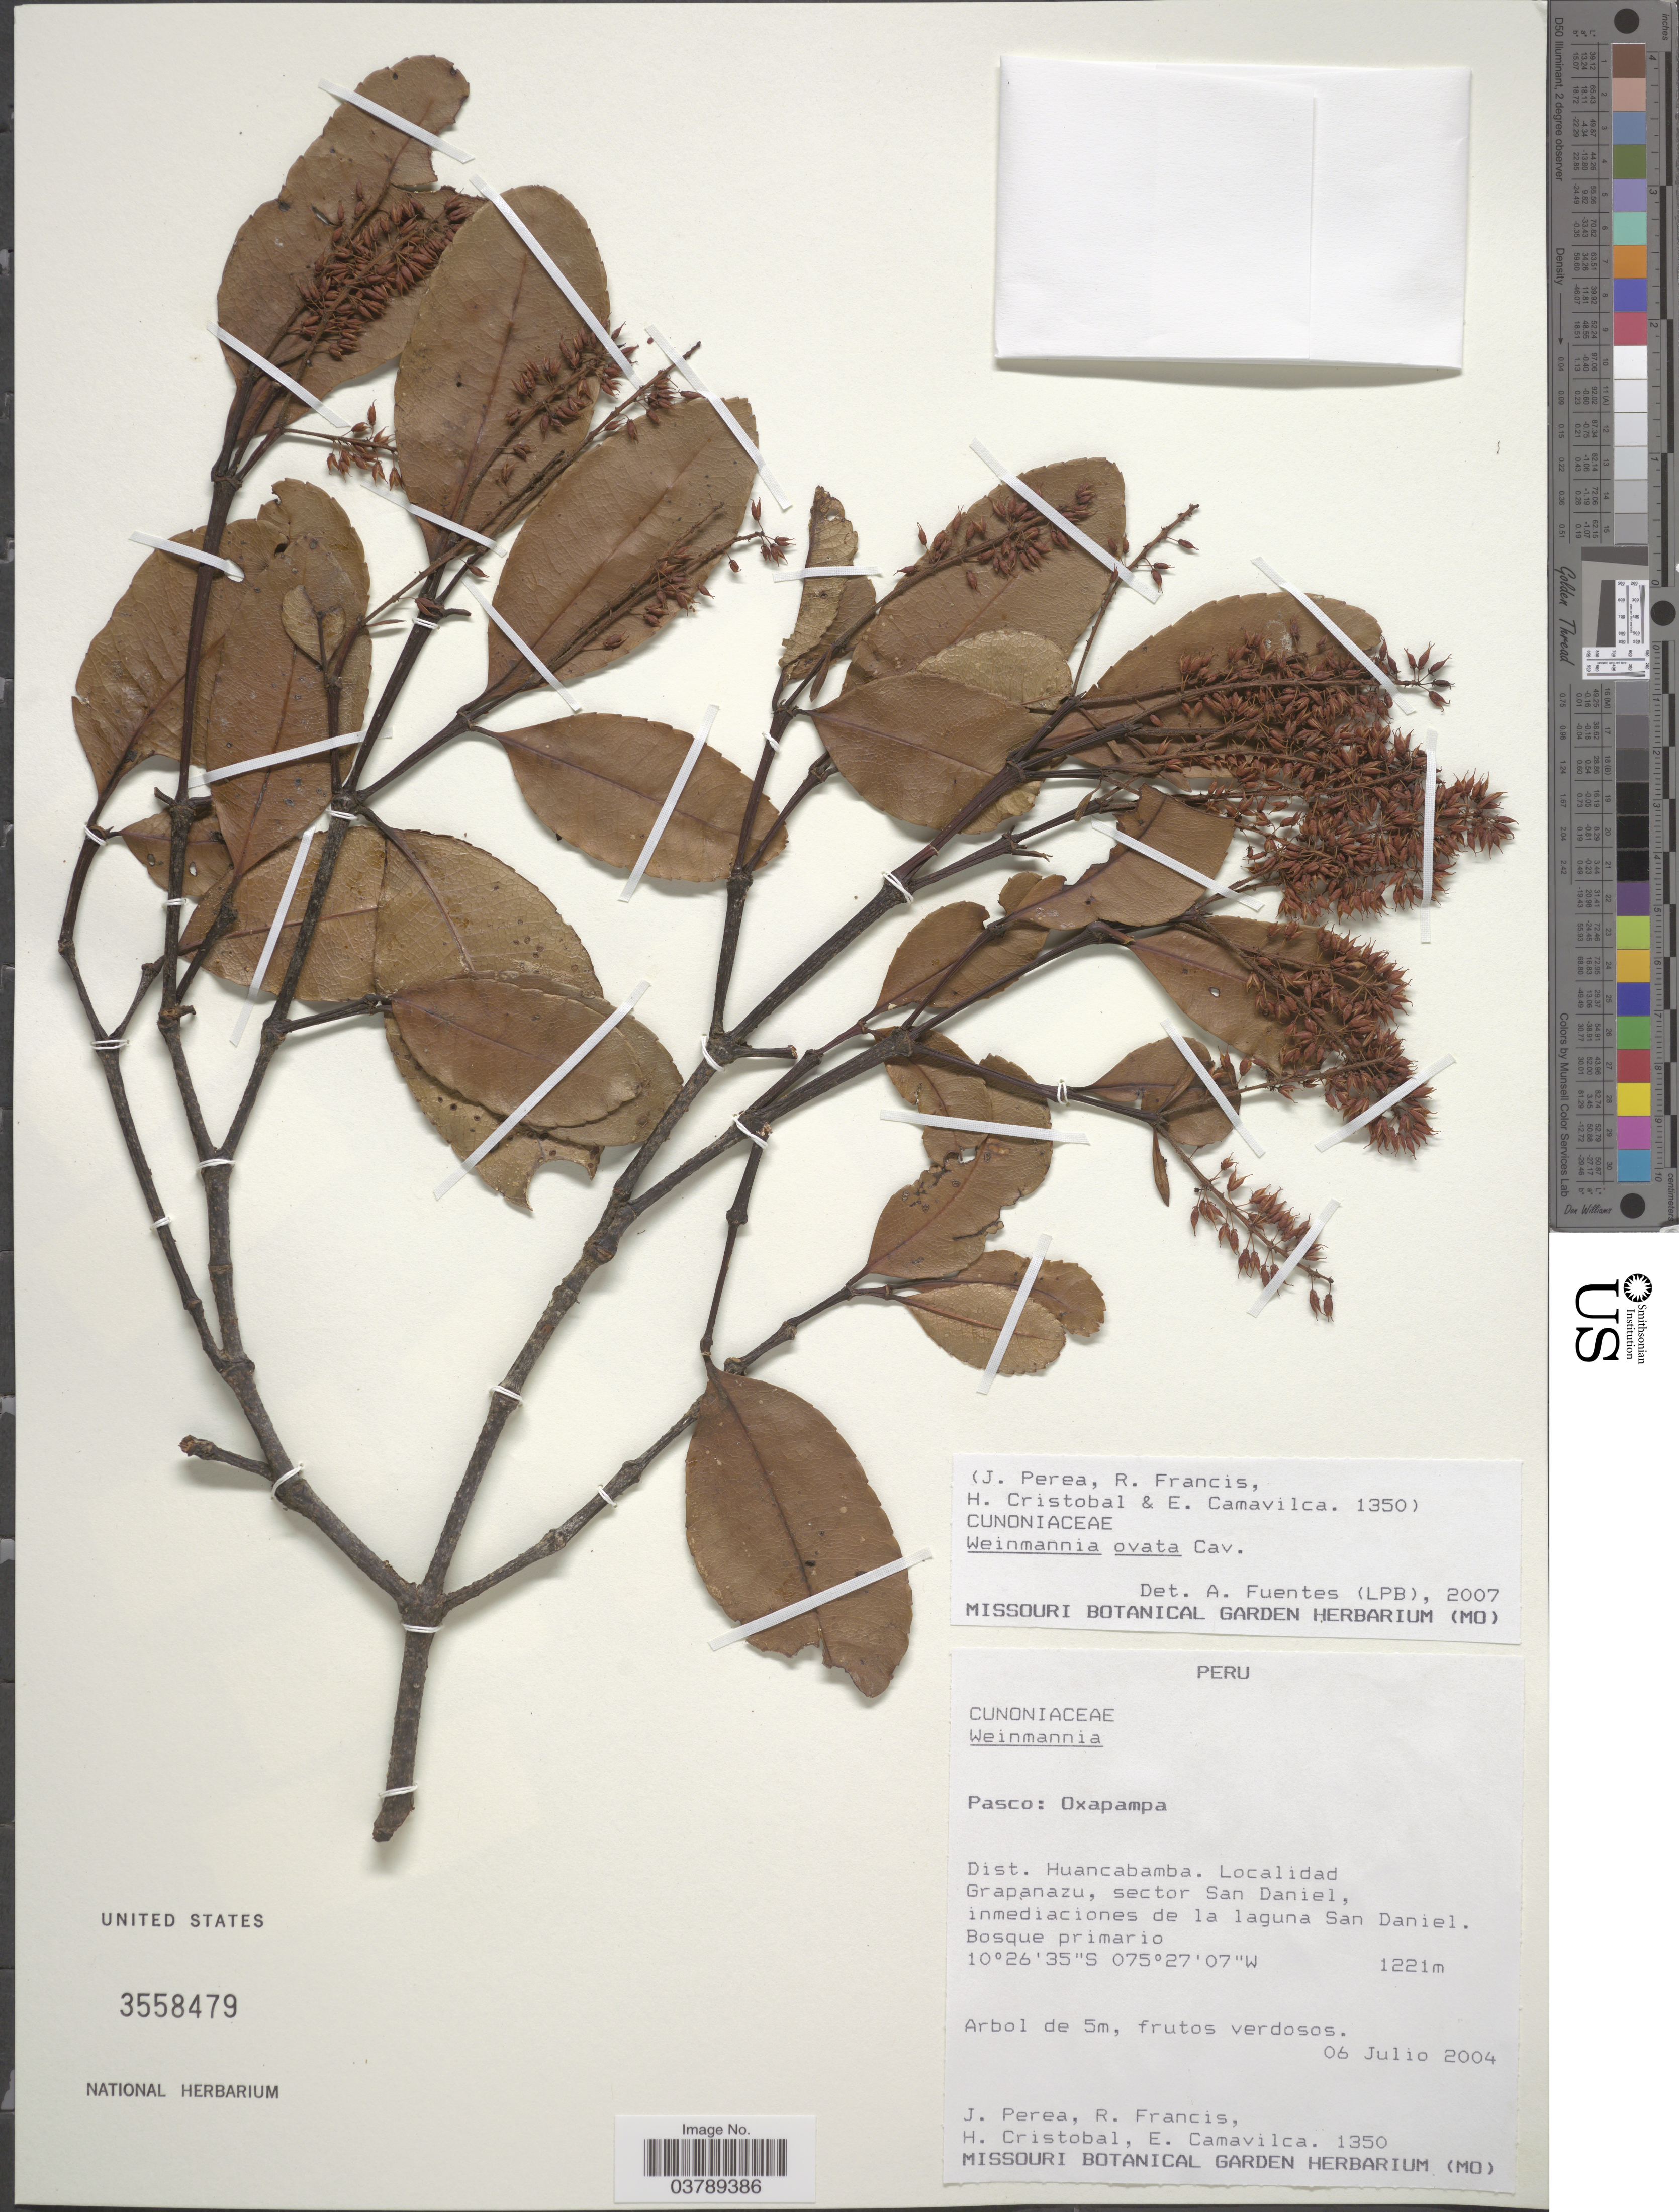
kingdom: Plantae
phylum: Tracheophyta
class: Magnoliopsida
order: Oxalidales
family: Cunoniaceae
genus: Weinmannia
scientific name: Weinmannia ovata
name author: Cav.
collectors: J. Perea, R. Francis, H. Cristobal & E. Camavilca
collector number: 1350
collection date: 2004-07-06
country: Peru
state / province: Pasco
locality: Oxapampa. Dist. Huancabamba. Grapanazu, sector San Daniel, inmediaciones de la laguna San Daniel.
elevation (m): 1221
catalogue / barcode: US 3558479